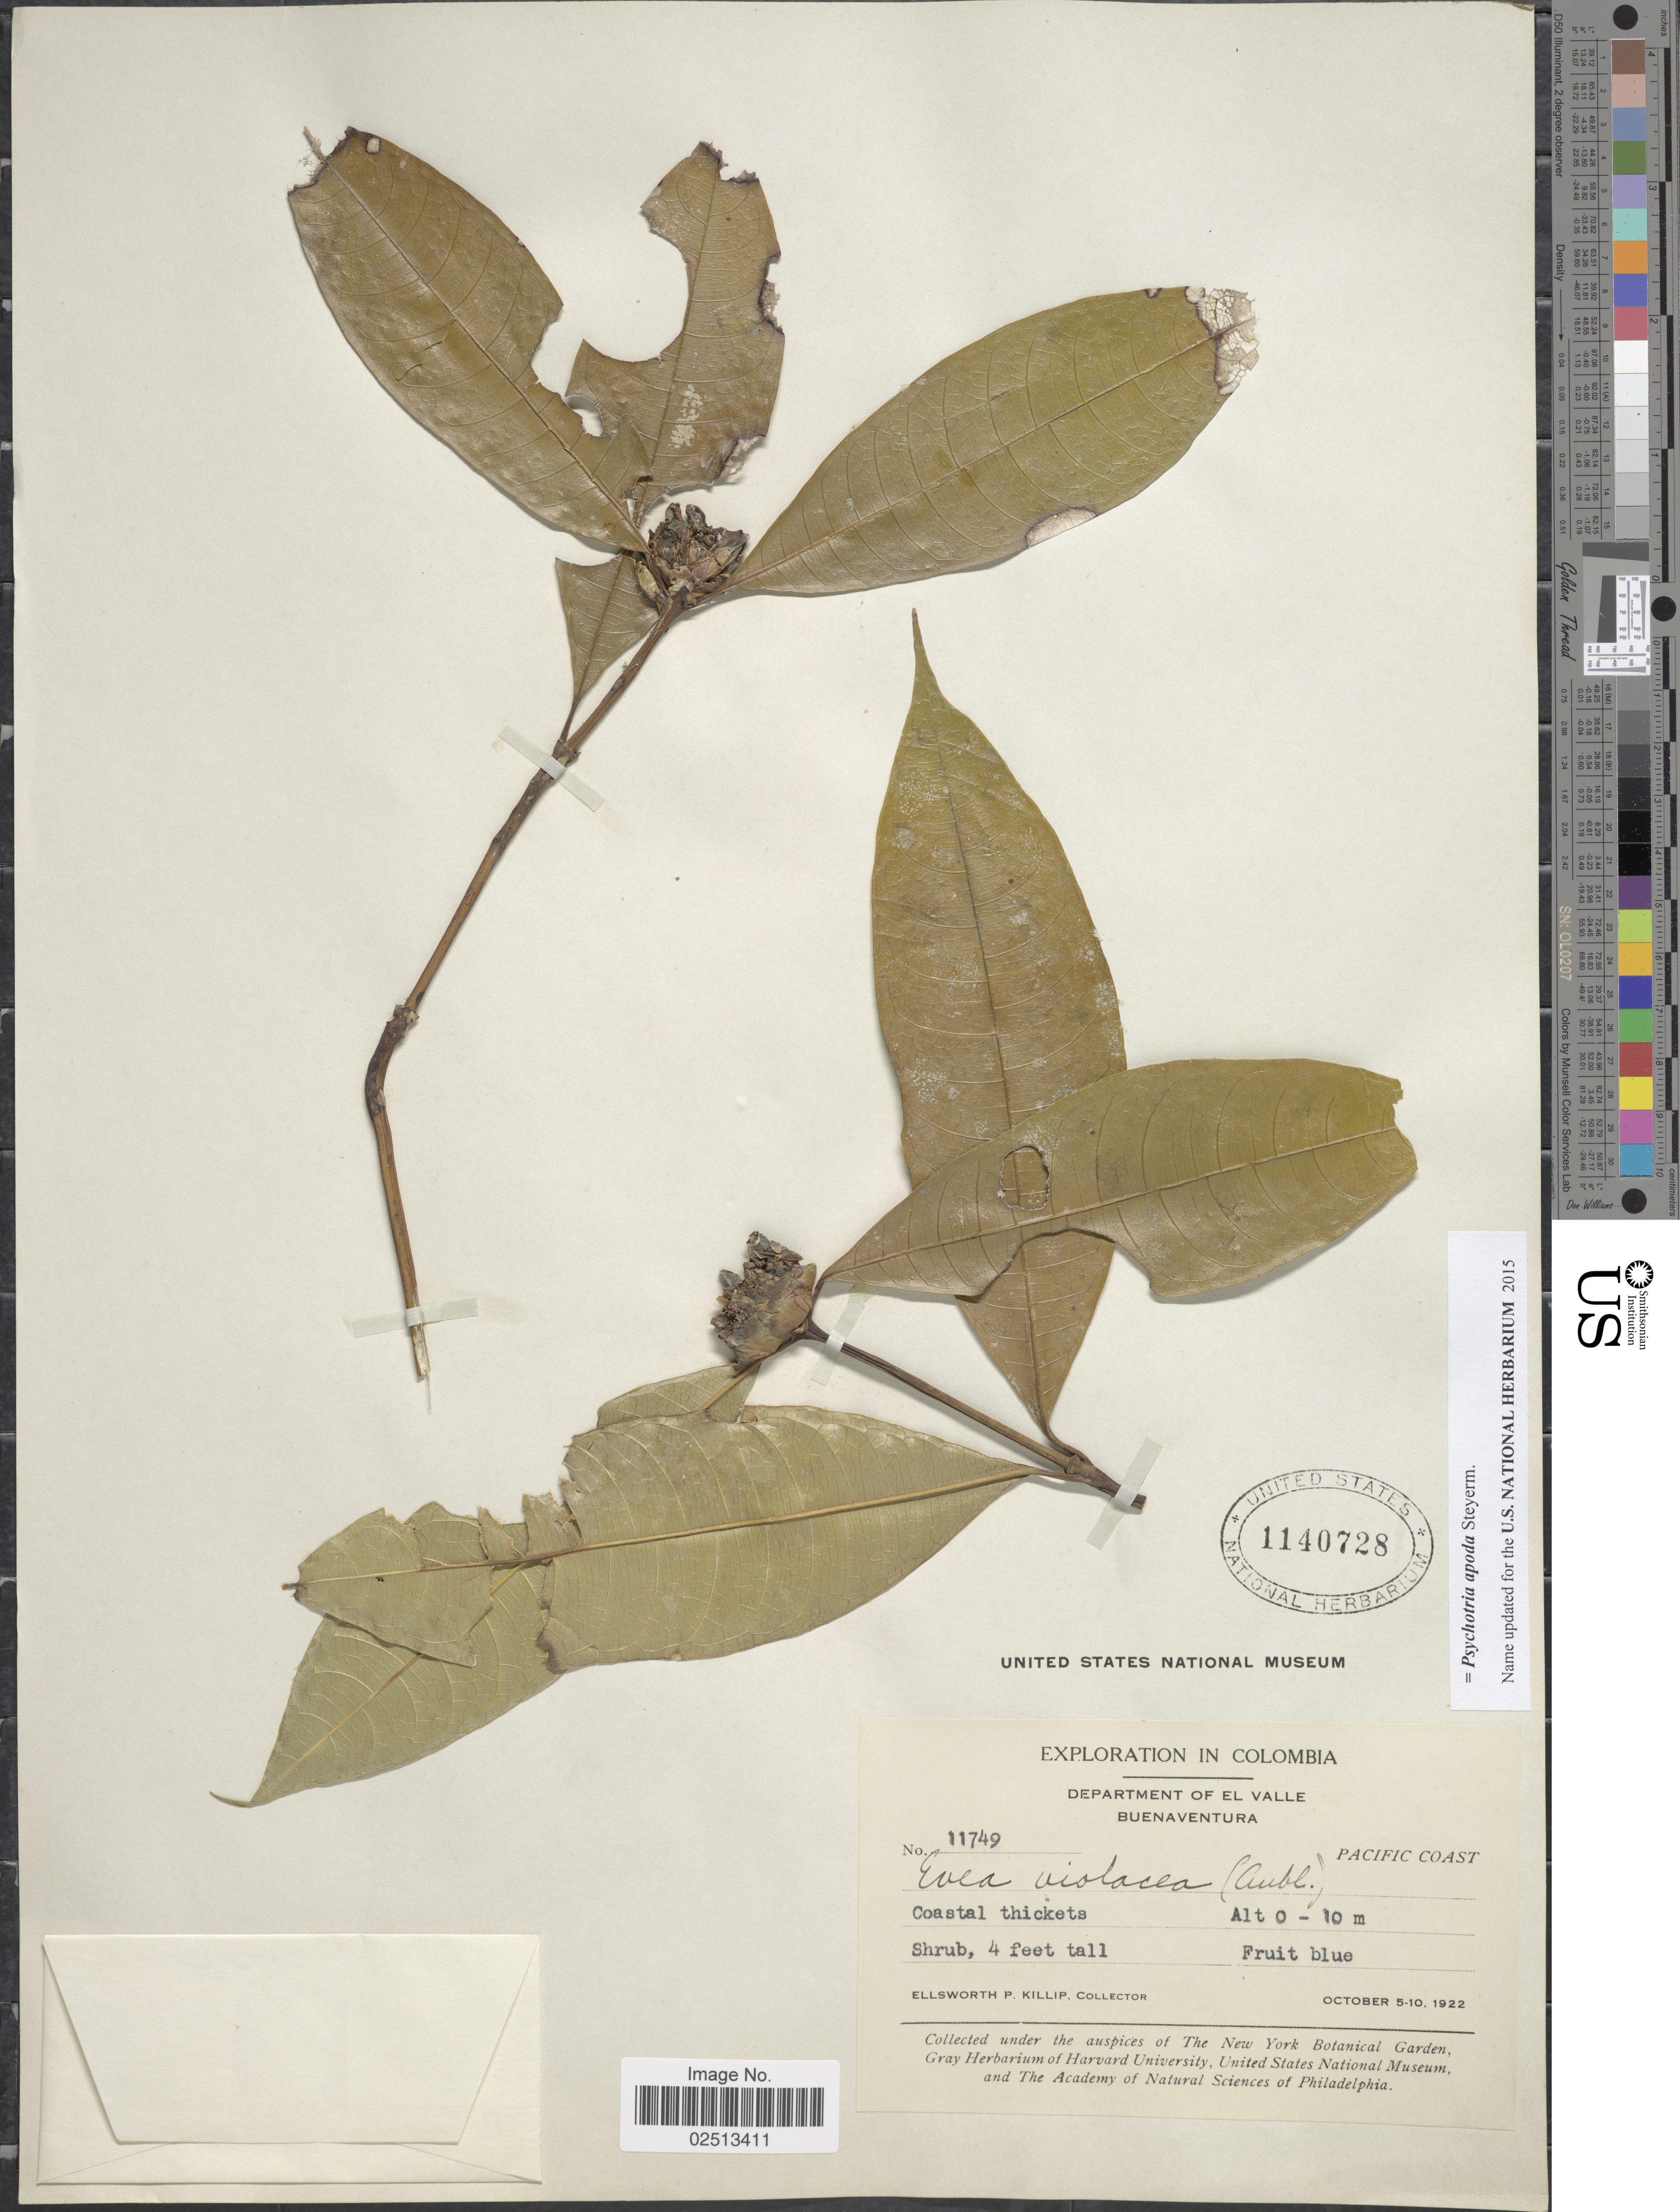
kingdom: Plantae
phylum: Tracheophyta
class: Magnoliopsida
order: Gentianales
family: Rubiaceae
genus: Psychotria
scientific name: Psychotria apoda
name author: Steyerm.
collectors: E. P. Killip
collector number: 11749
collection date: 1922-10-05/1922-10-10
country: Colombia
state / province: Valle del Cauca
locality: Department of El Valle Buenaventura, Pacific Coast, Coastal thickets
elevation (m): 0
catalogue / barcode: US 1140728